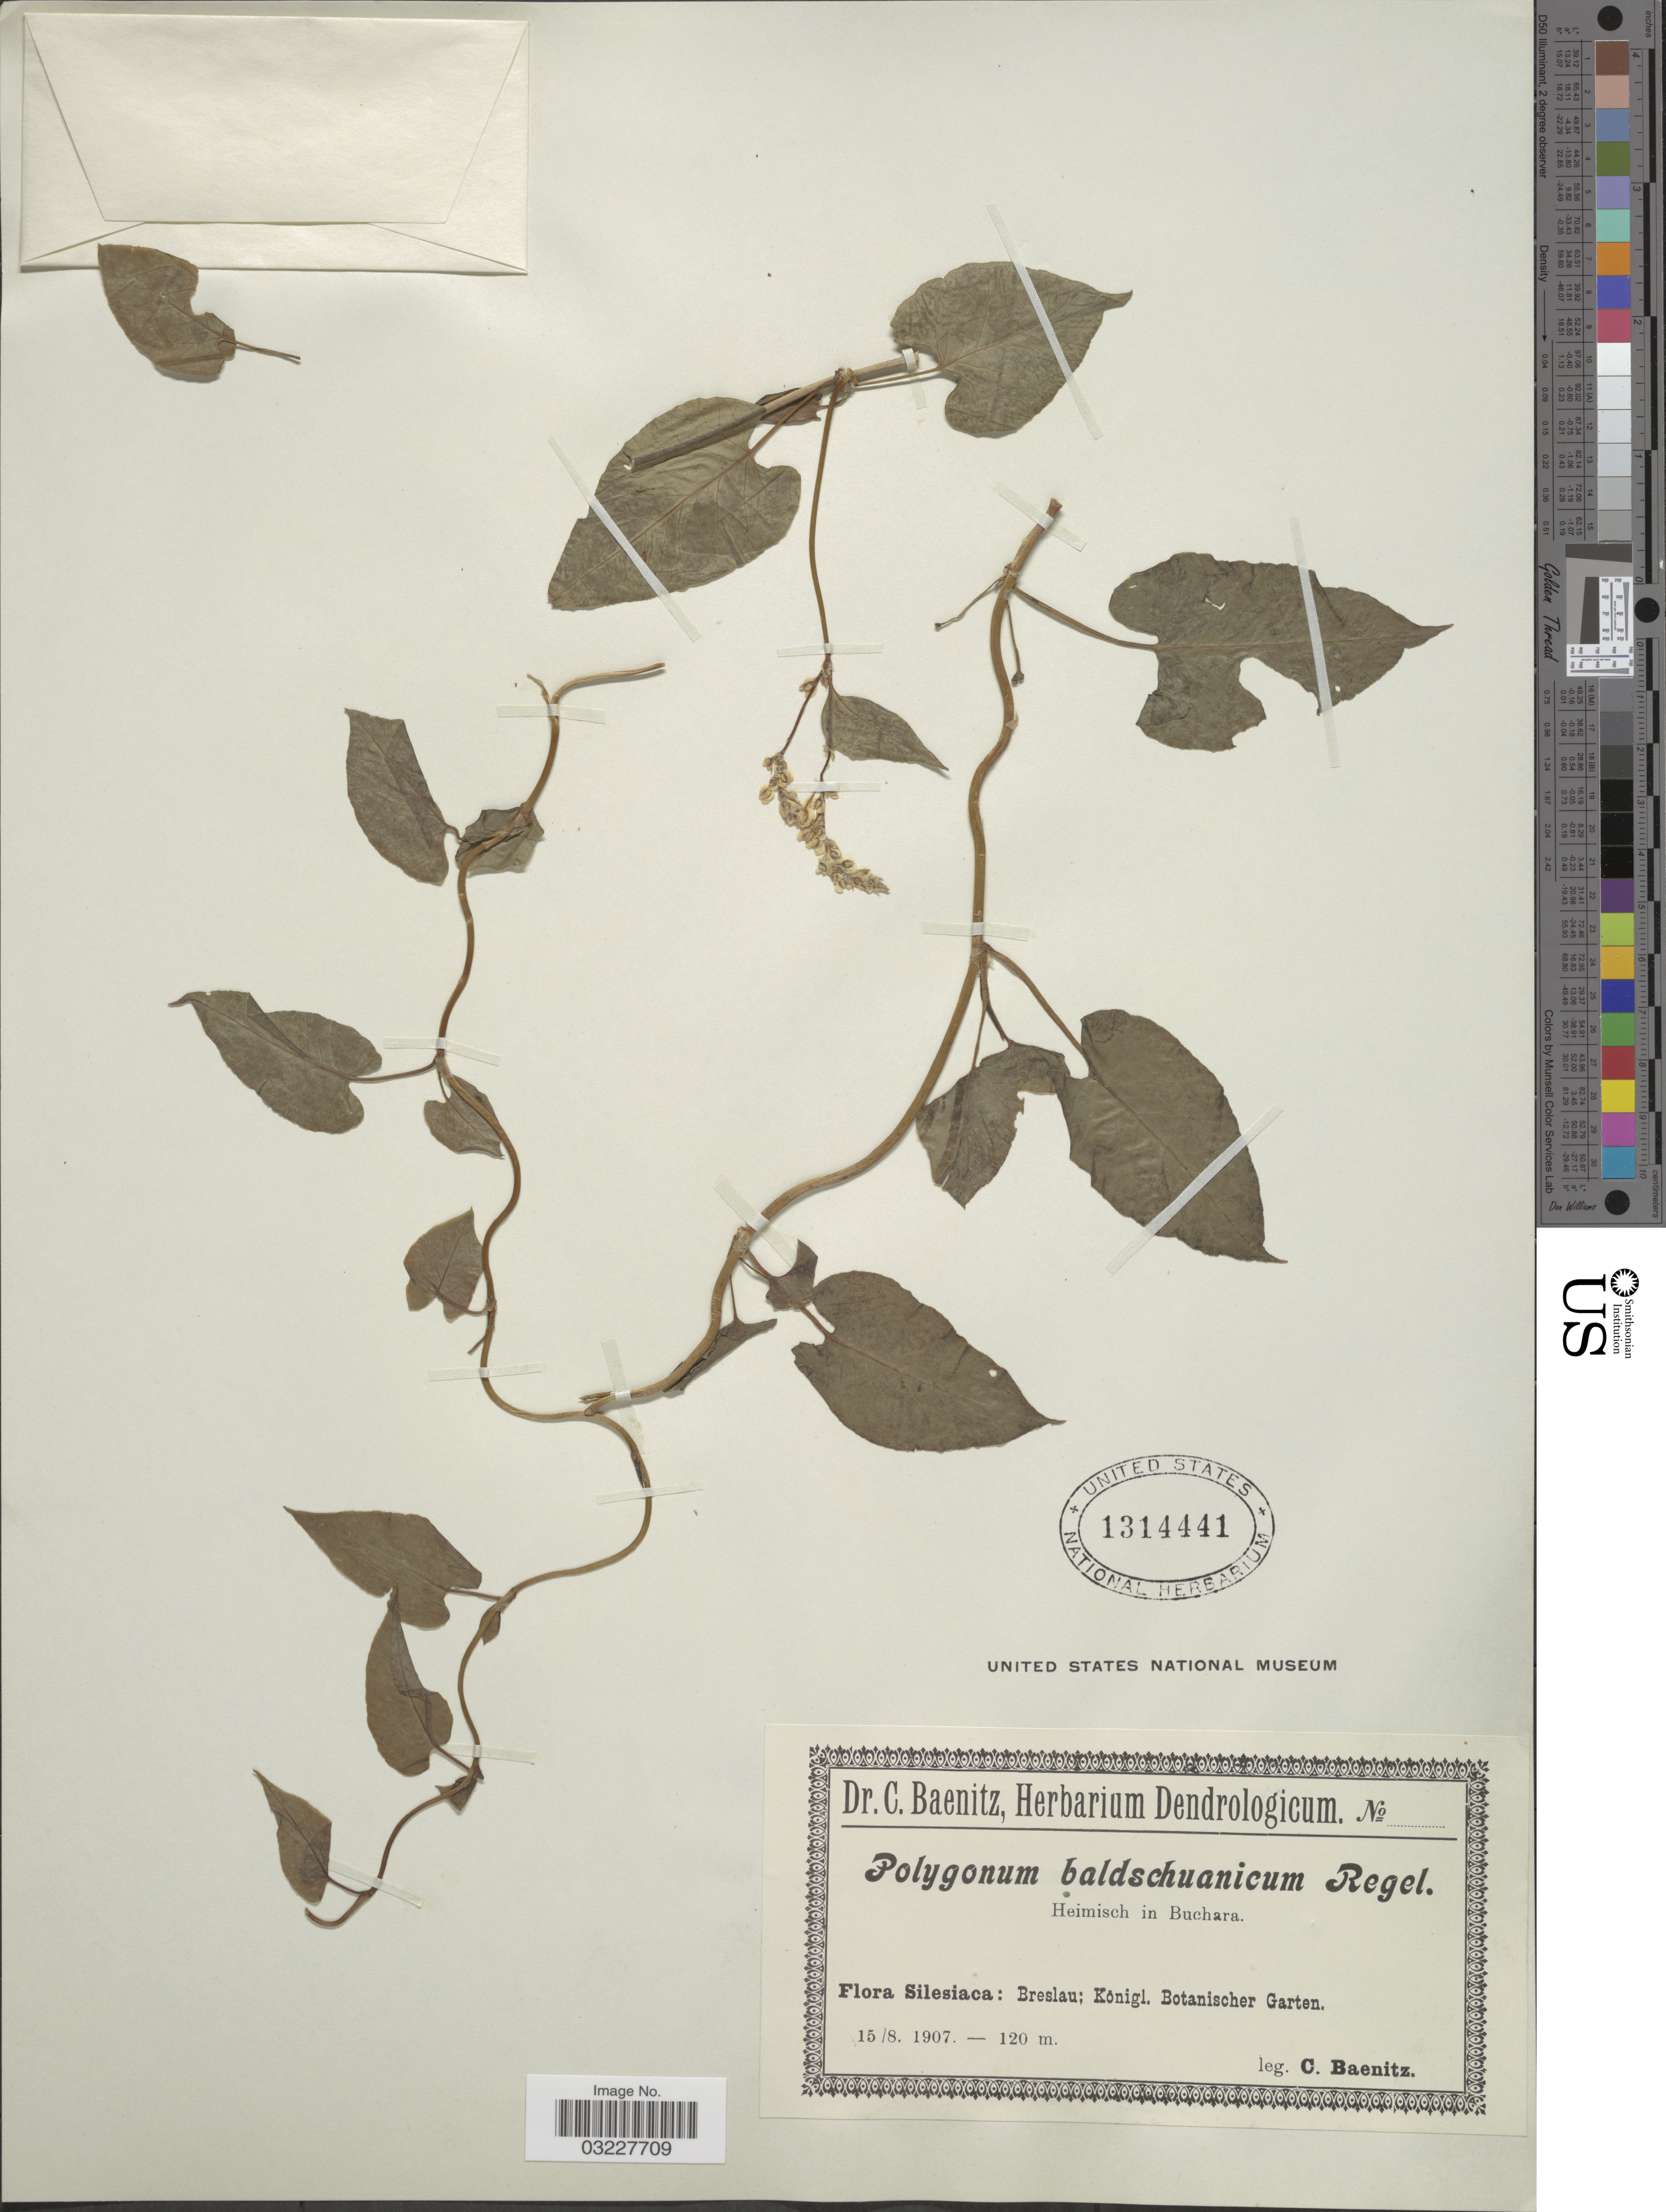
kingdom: Plantae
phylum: Tracheophyta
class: Magnoliopsida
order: Caryophyllales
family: Polygonaceae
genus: Fallopia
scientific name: Fallopia baldschuanica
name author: (Regel) Holub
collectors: C. G. Baenitz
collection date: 1907-08-16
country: Poland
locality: Silesiaca: Breslau; Königl. Botanischer Garten.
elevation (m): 120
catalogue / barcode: US 1314441